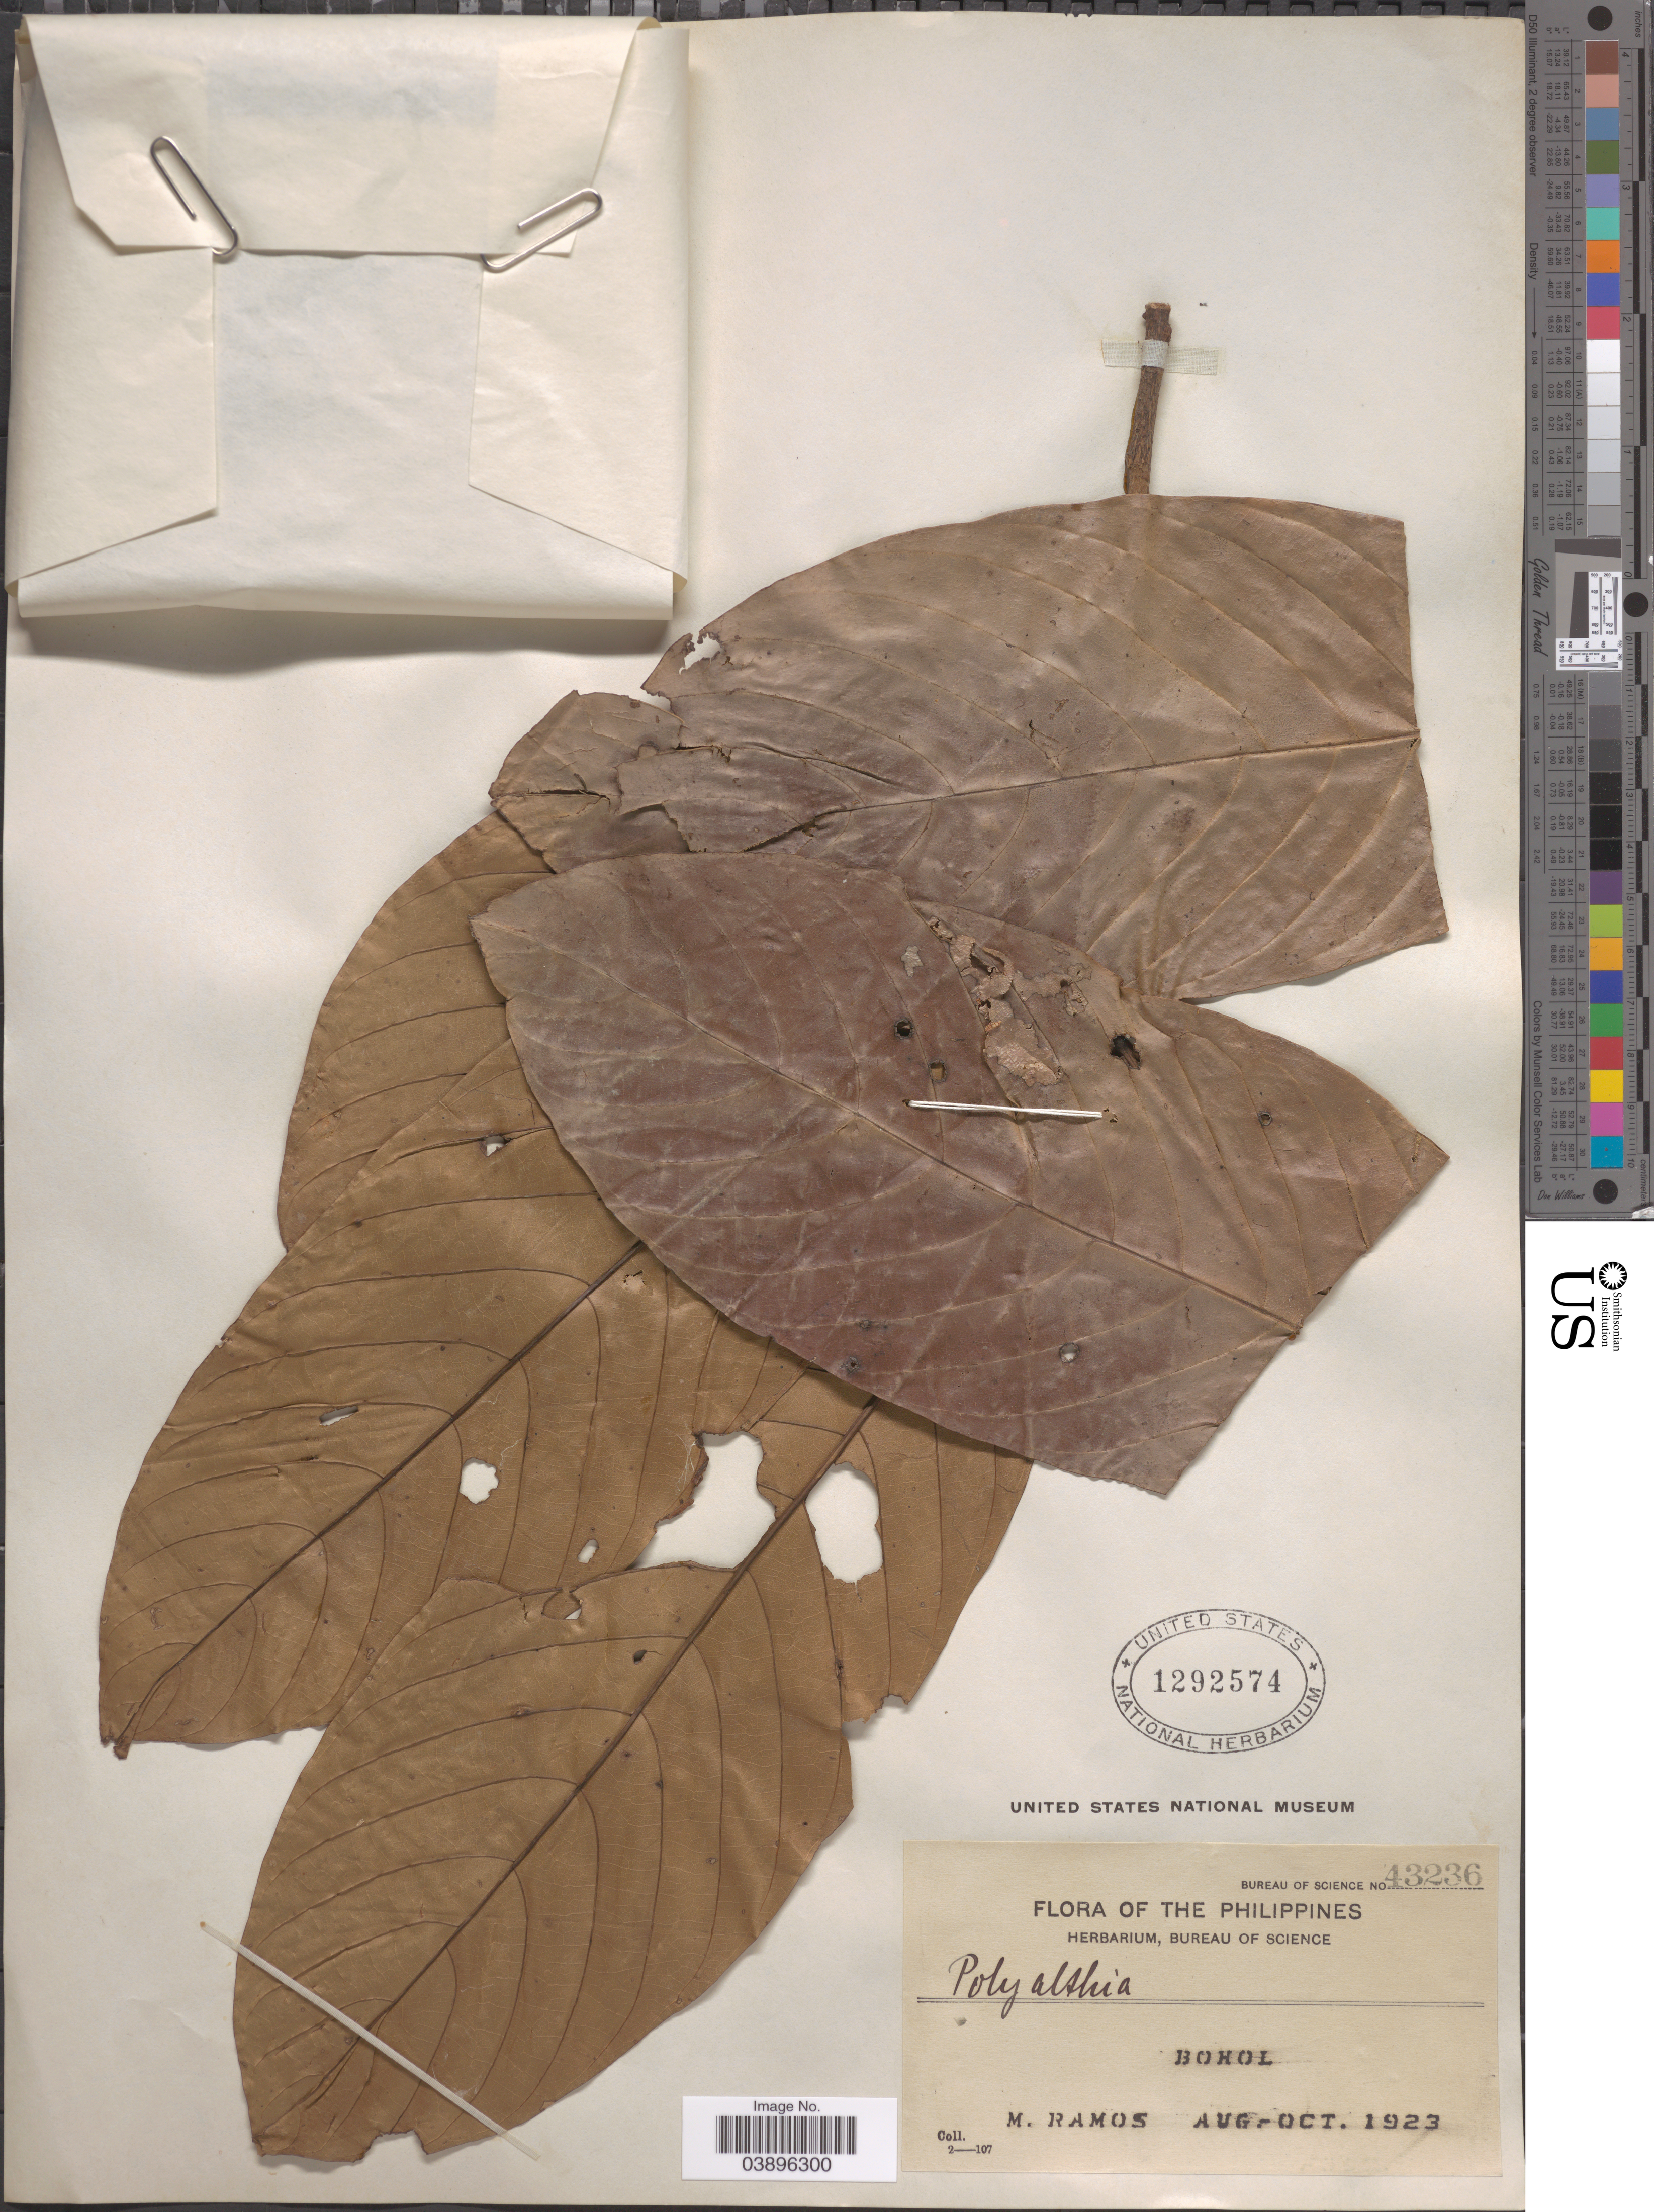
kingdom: Plantae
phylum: Tracheophyta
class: Magnoliopsida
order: Magnoliales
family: Annonaceae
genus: Polyalthia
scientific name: Polyalthia sp.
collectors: M. Ramos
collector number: Bureau of Science 43236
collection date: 1923-08/1923-10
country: Philippines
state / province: Central Visayas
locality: Bohol.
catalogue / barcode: US 1292574